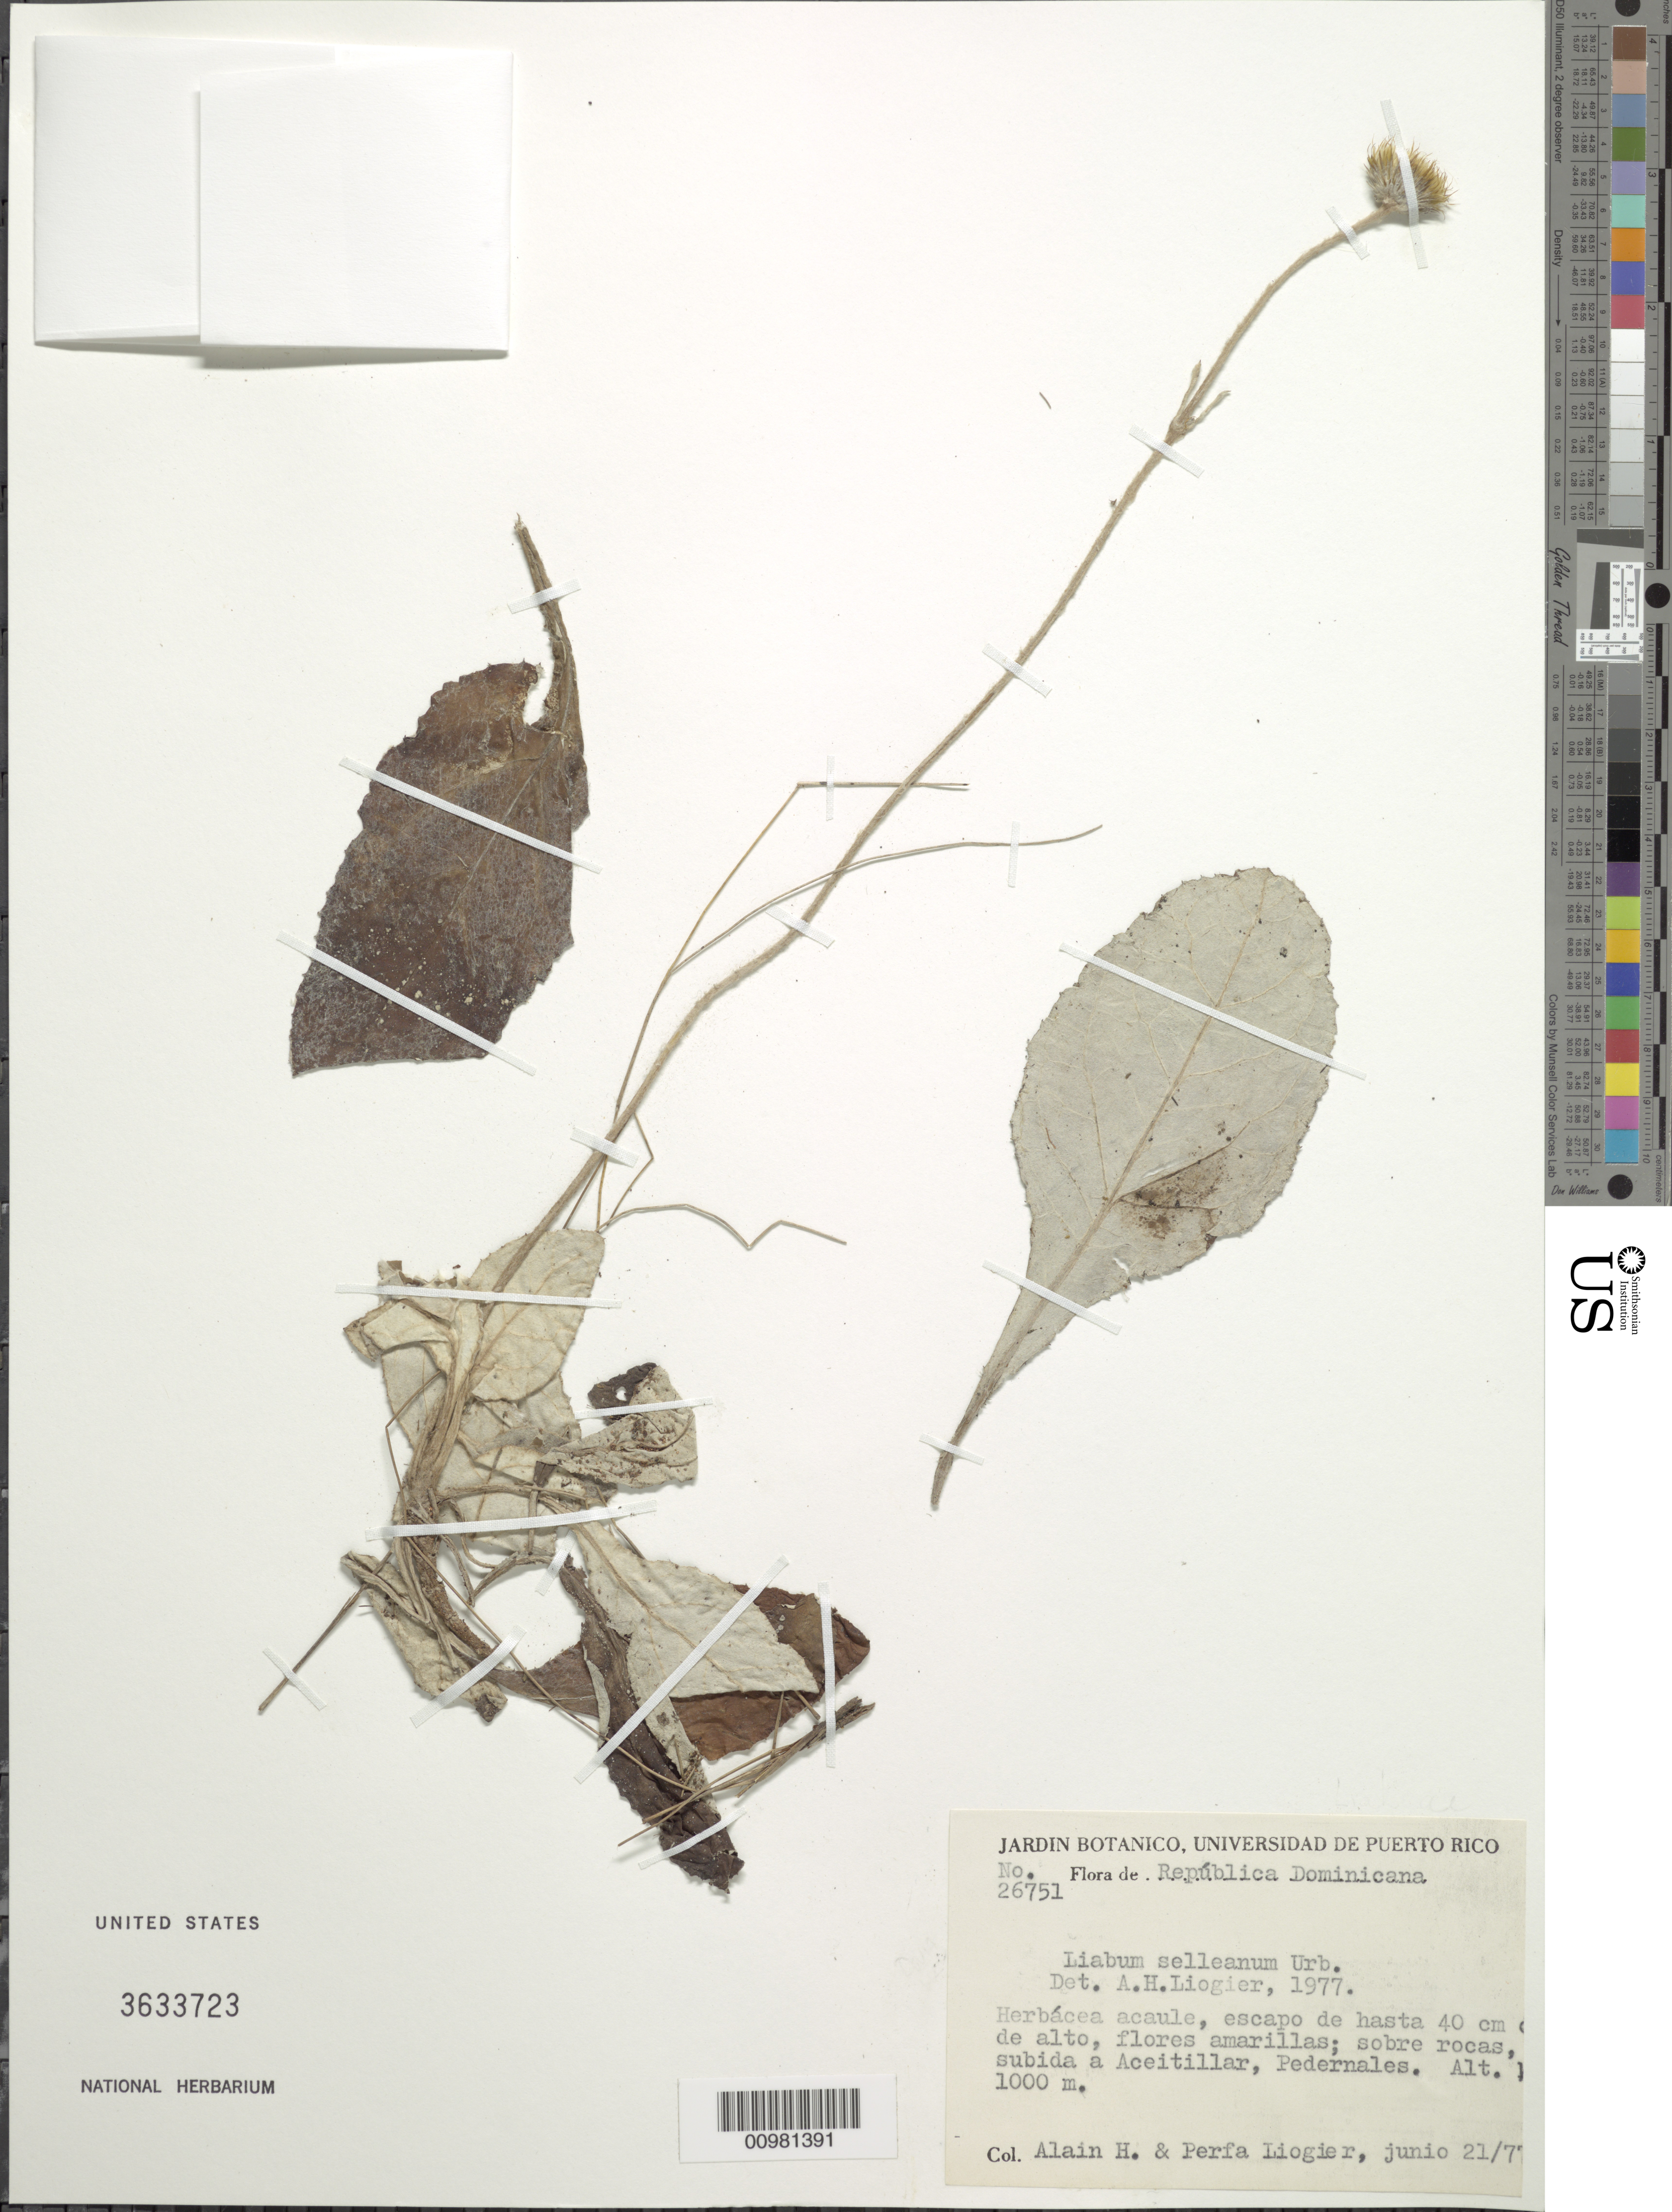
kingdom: Plantae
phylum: Tracheophyta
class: Magnoliopsida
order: Asterales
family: Asteraceae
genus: Liabum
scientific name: Liabum selleanum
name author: Urb.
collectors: A. H. Liogier & M. P. Liogier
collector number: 26751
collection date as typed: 21 Jun 1977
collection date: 1977-06-21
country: Dominican Republic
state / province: Pedernales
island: Hispaniola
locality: Pedernales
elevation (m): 1000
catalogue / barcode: US 3633723